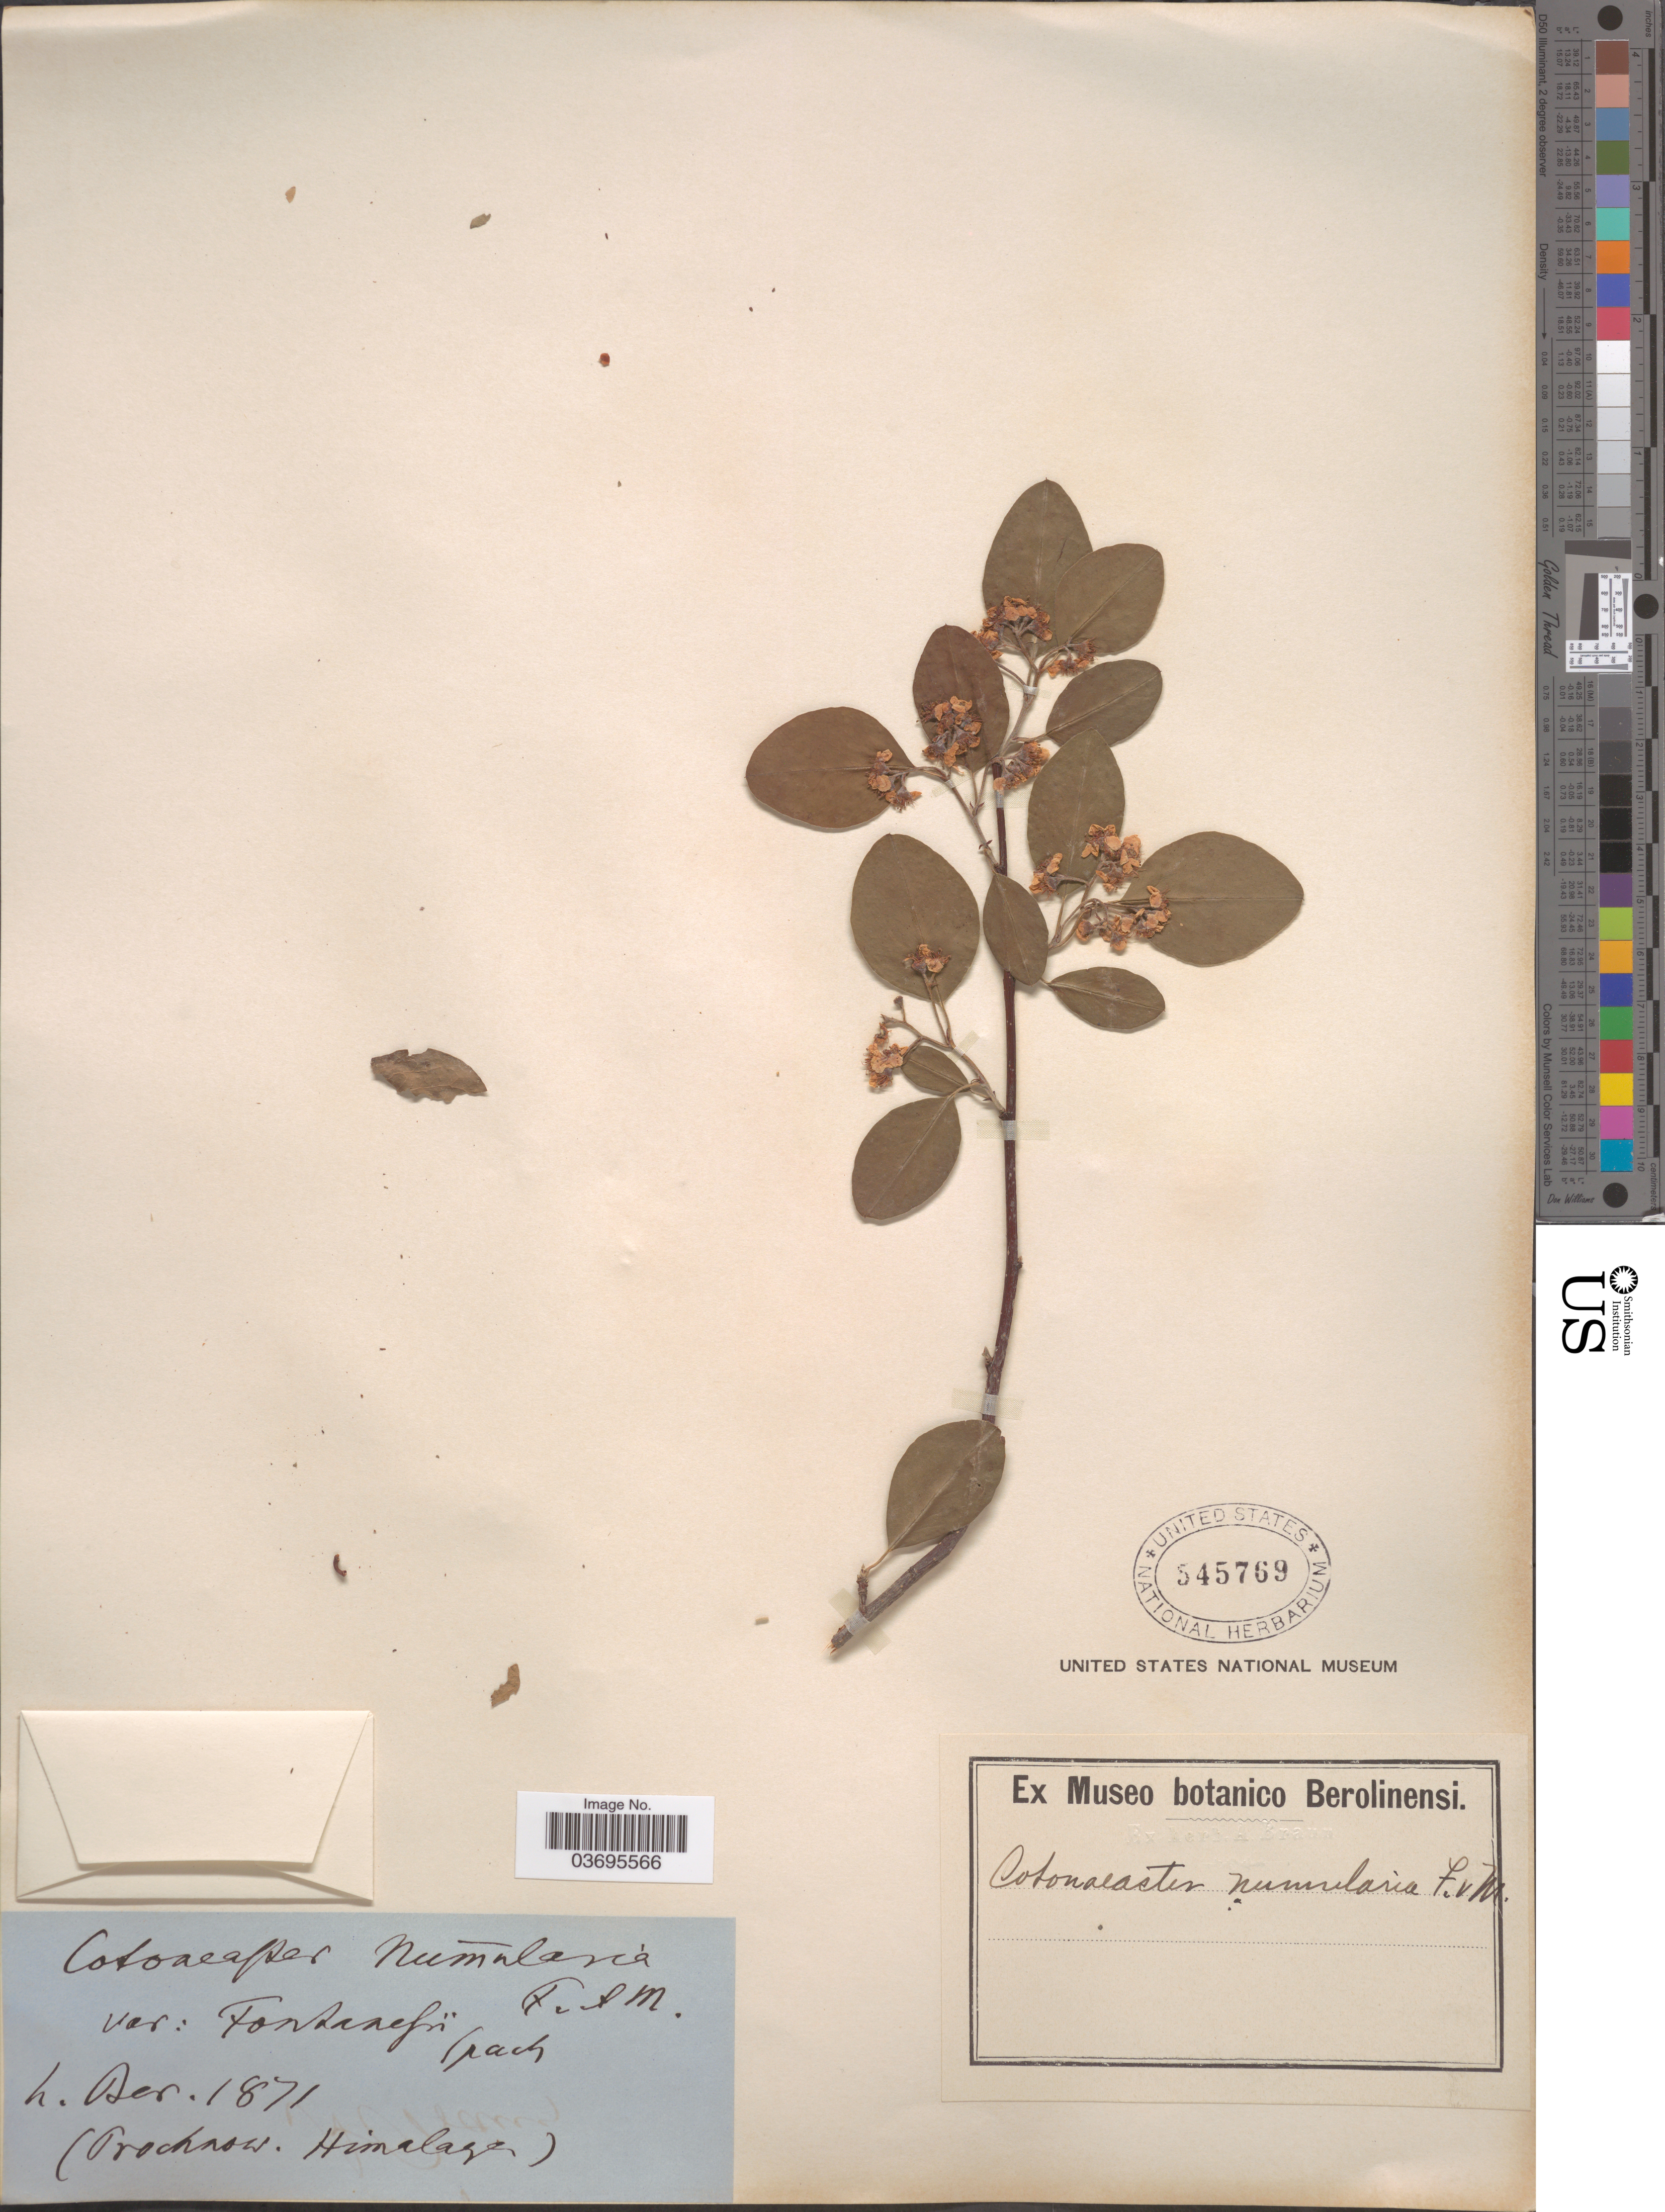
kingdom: Plantae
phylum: Tracheophyta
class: Magnoliopsida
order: Rosales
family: Rosaceae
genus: Cotoneaster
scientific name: Cotoneaster racemiflorus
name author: (Desf.) K. Koch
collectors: ex Museo Botanico Berolinensi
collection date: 1871-12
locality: Prochnow. Himalaya.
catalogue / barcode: US 545769